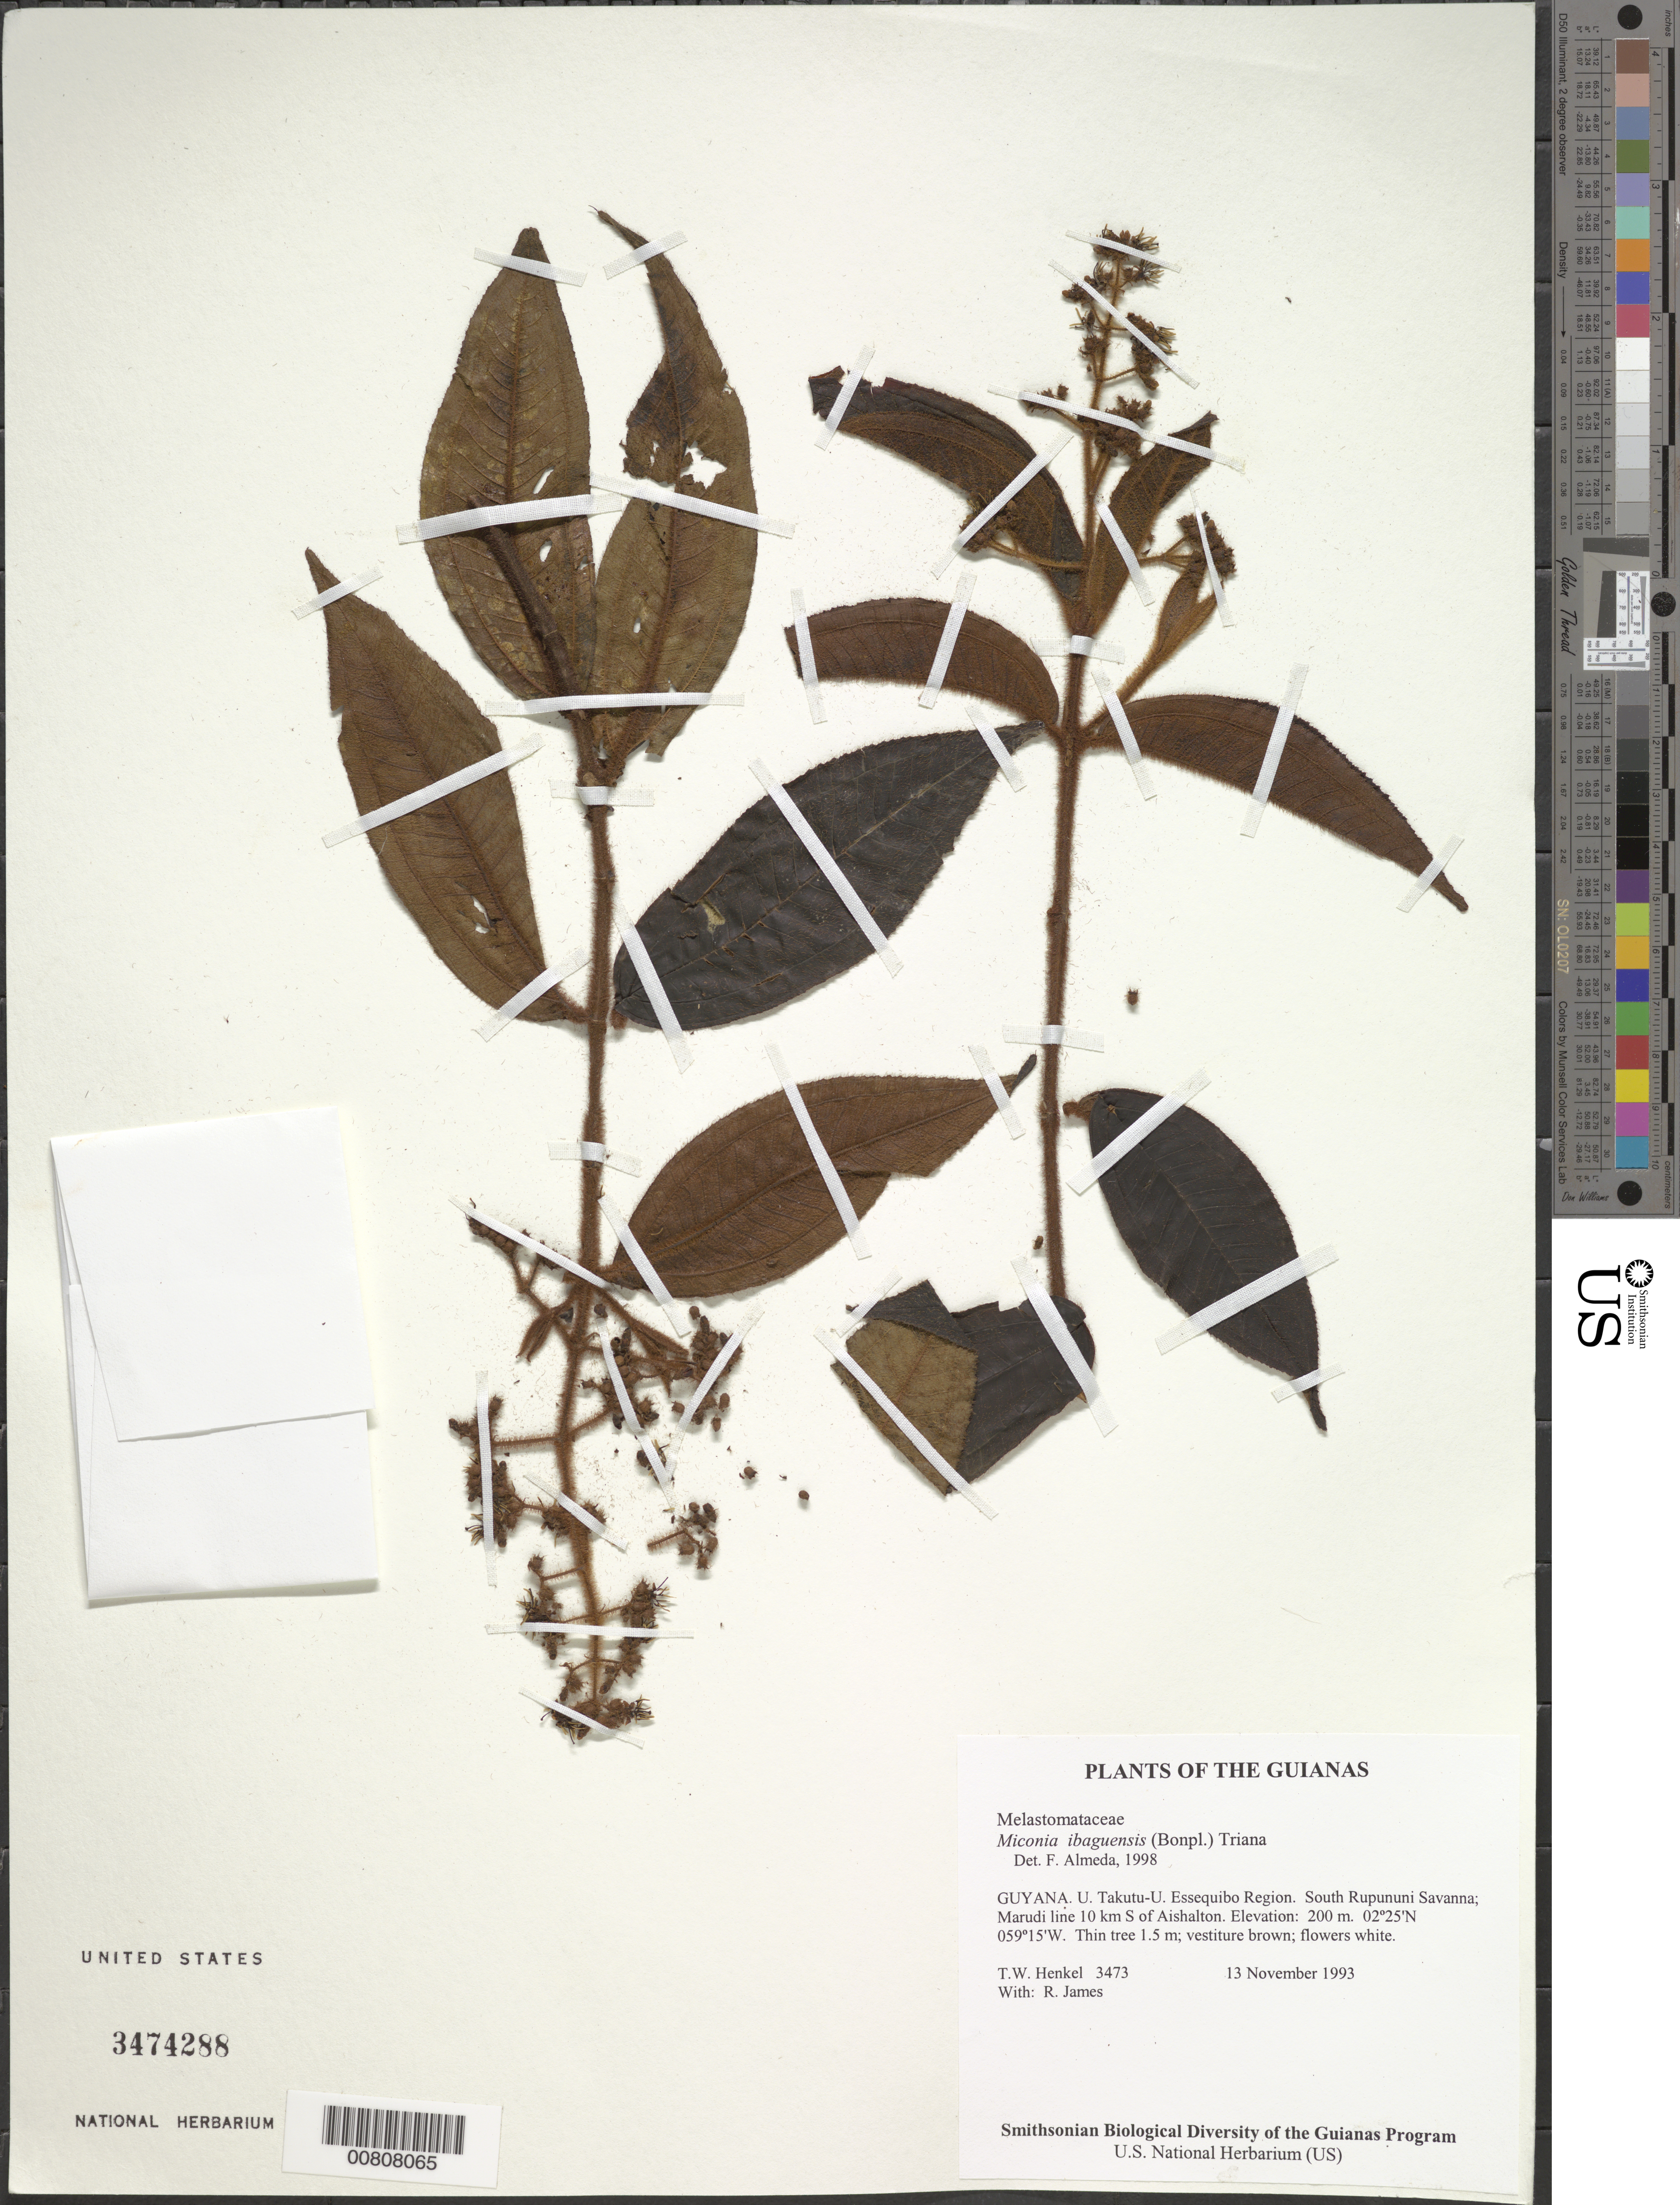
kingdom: Plantae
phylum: Tracheophyta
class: Magnoliopsida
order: Myrtales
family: Melastomataceae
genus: Miconia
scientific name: Miconia ibaguensis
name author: (Bonpl.) Triana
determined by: Almeda, F.; Penneys, D. S.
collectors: T. Henkel & R. James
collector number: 3473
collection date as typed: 13 November 1993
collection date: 1993-11-13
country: Guyana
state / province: U. Takutu-U. Essequibo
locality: South Rupununi Savanna; Marudi line 10 km S of Aishalton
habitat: Dry forest island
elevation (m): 200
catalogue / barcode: US 3474288